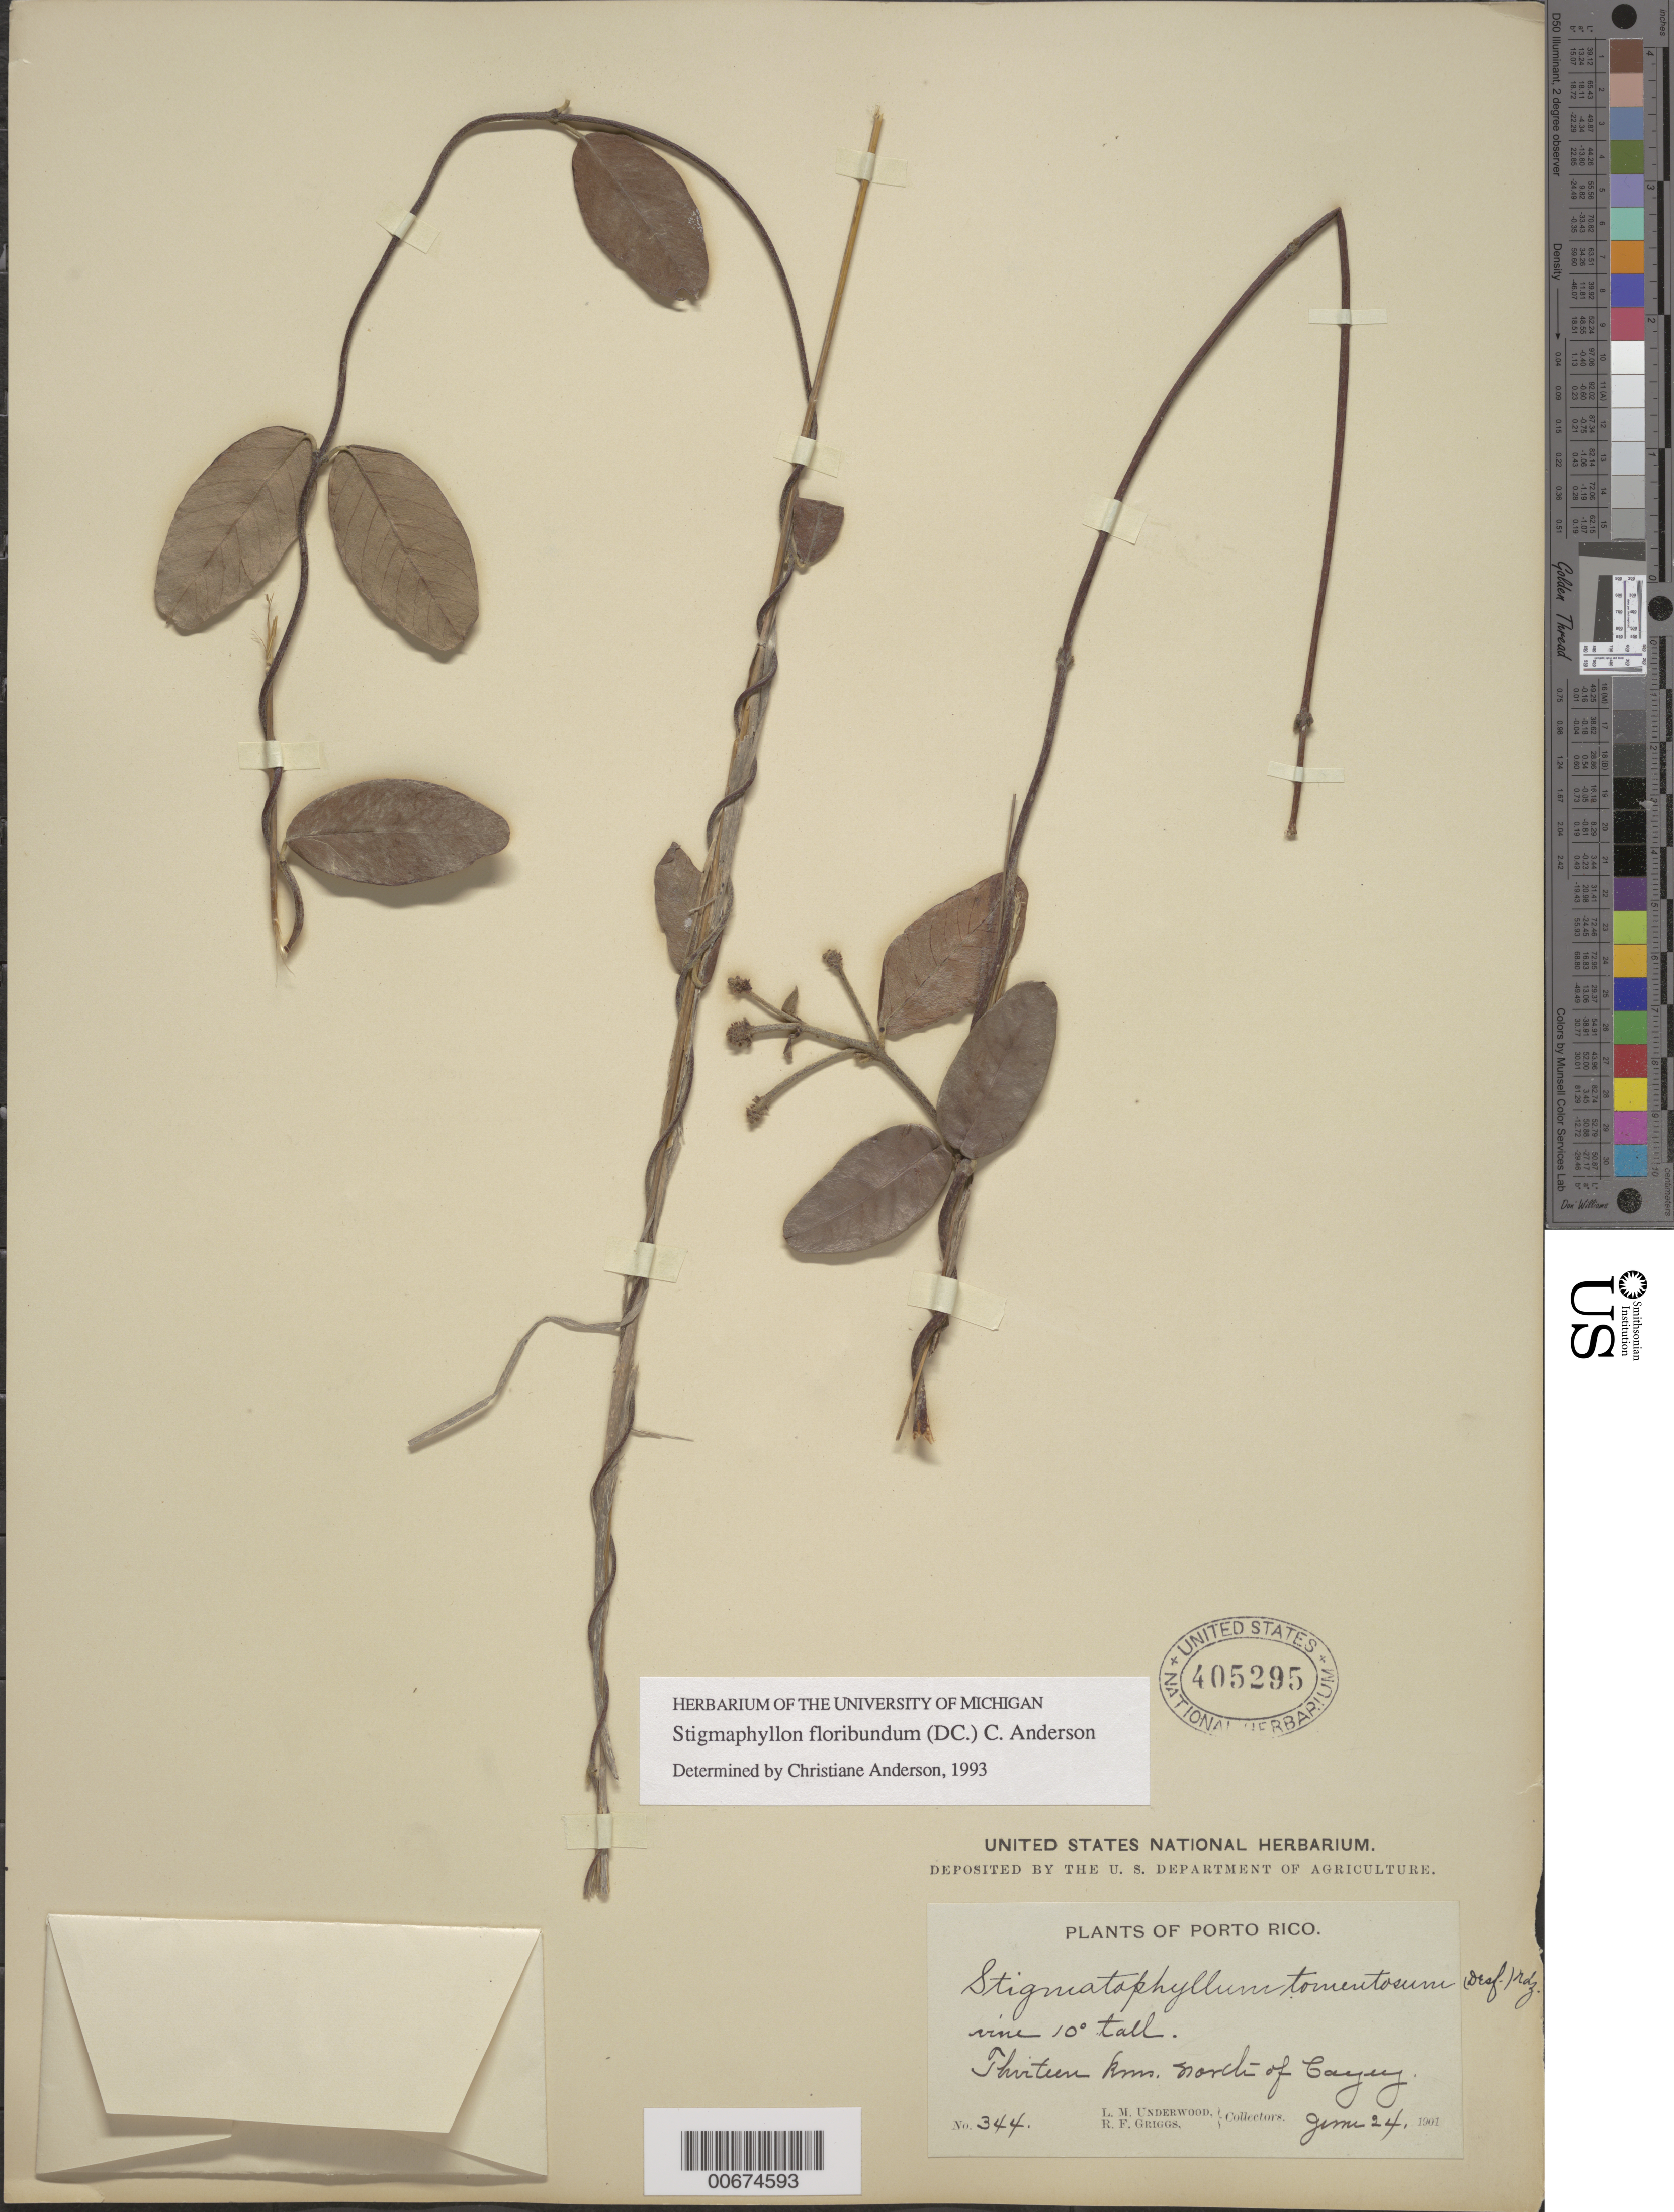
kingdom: Plantae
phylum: Tracheophyta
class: Magnoliopsida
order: Malpighiales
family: Malpighiaceae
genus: Stigmaphyllon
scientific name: Stigmaphyllon floribundum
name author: (DC.) C.E. Anderson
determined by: Anderson, C.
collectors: L. M. Underwood & R. F. Griggs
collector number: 344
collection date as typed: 24 Jun 1901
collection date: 1901-06-24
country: Puerto Rico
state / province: Guayama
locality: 13 km N of Cayey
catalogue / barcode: US 405295